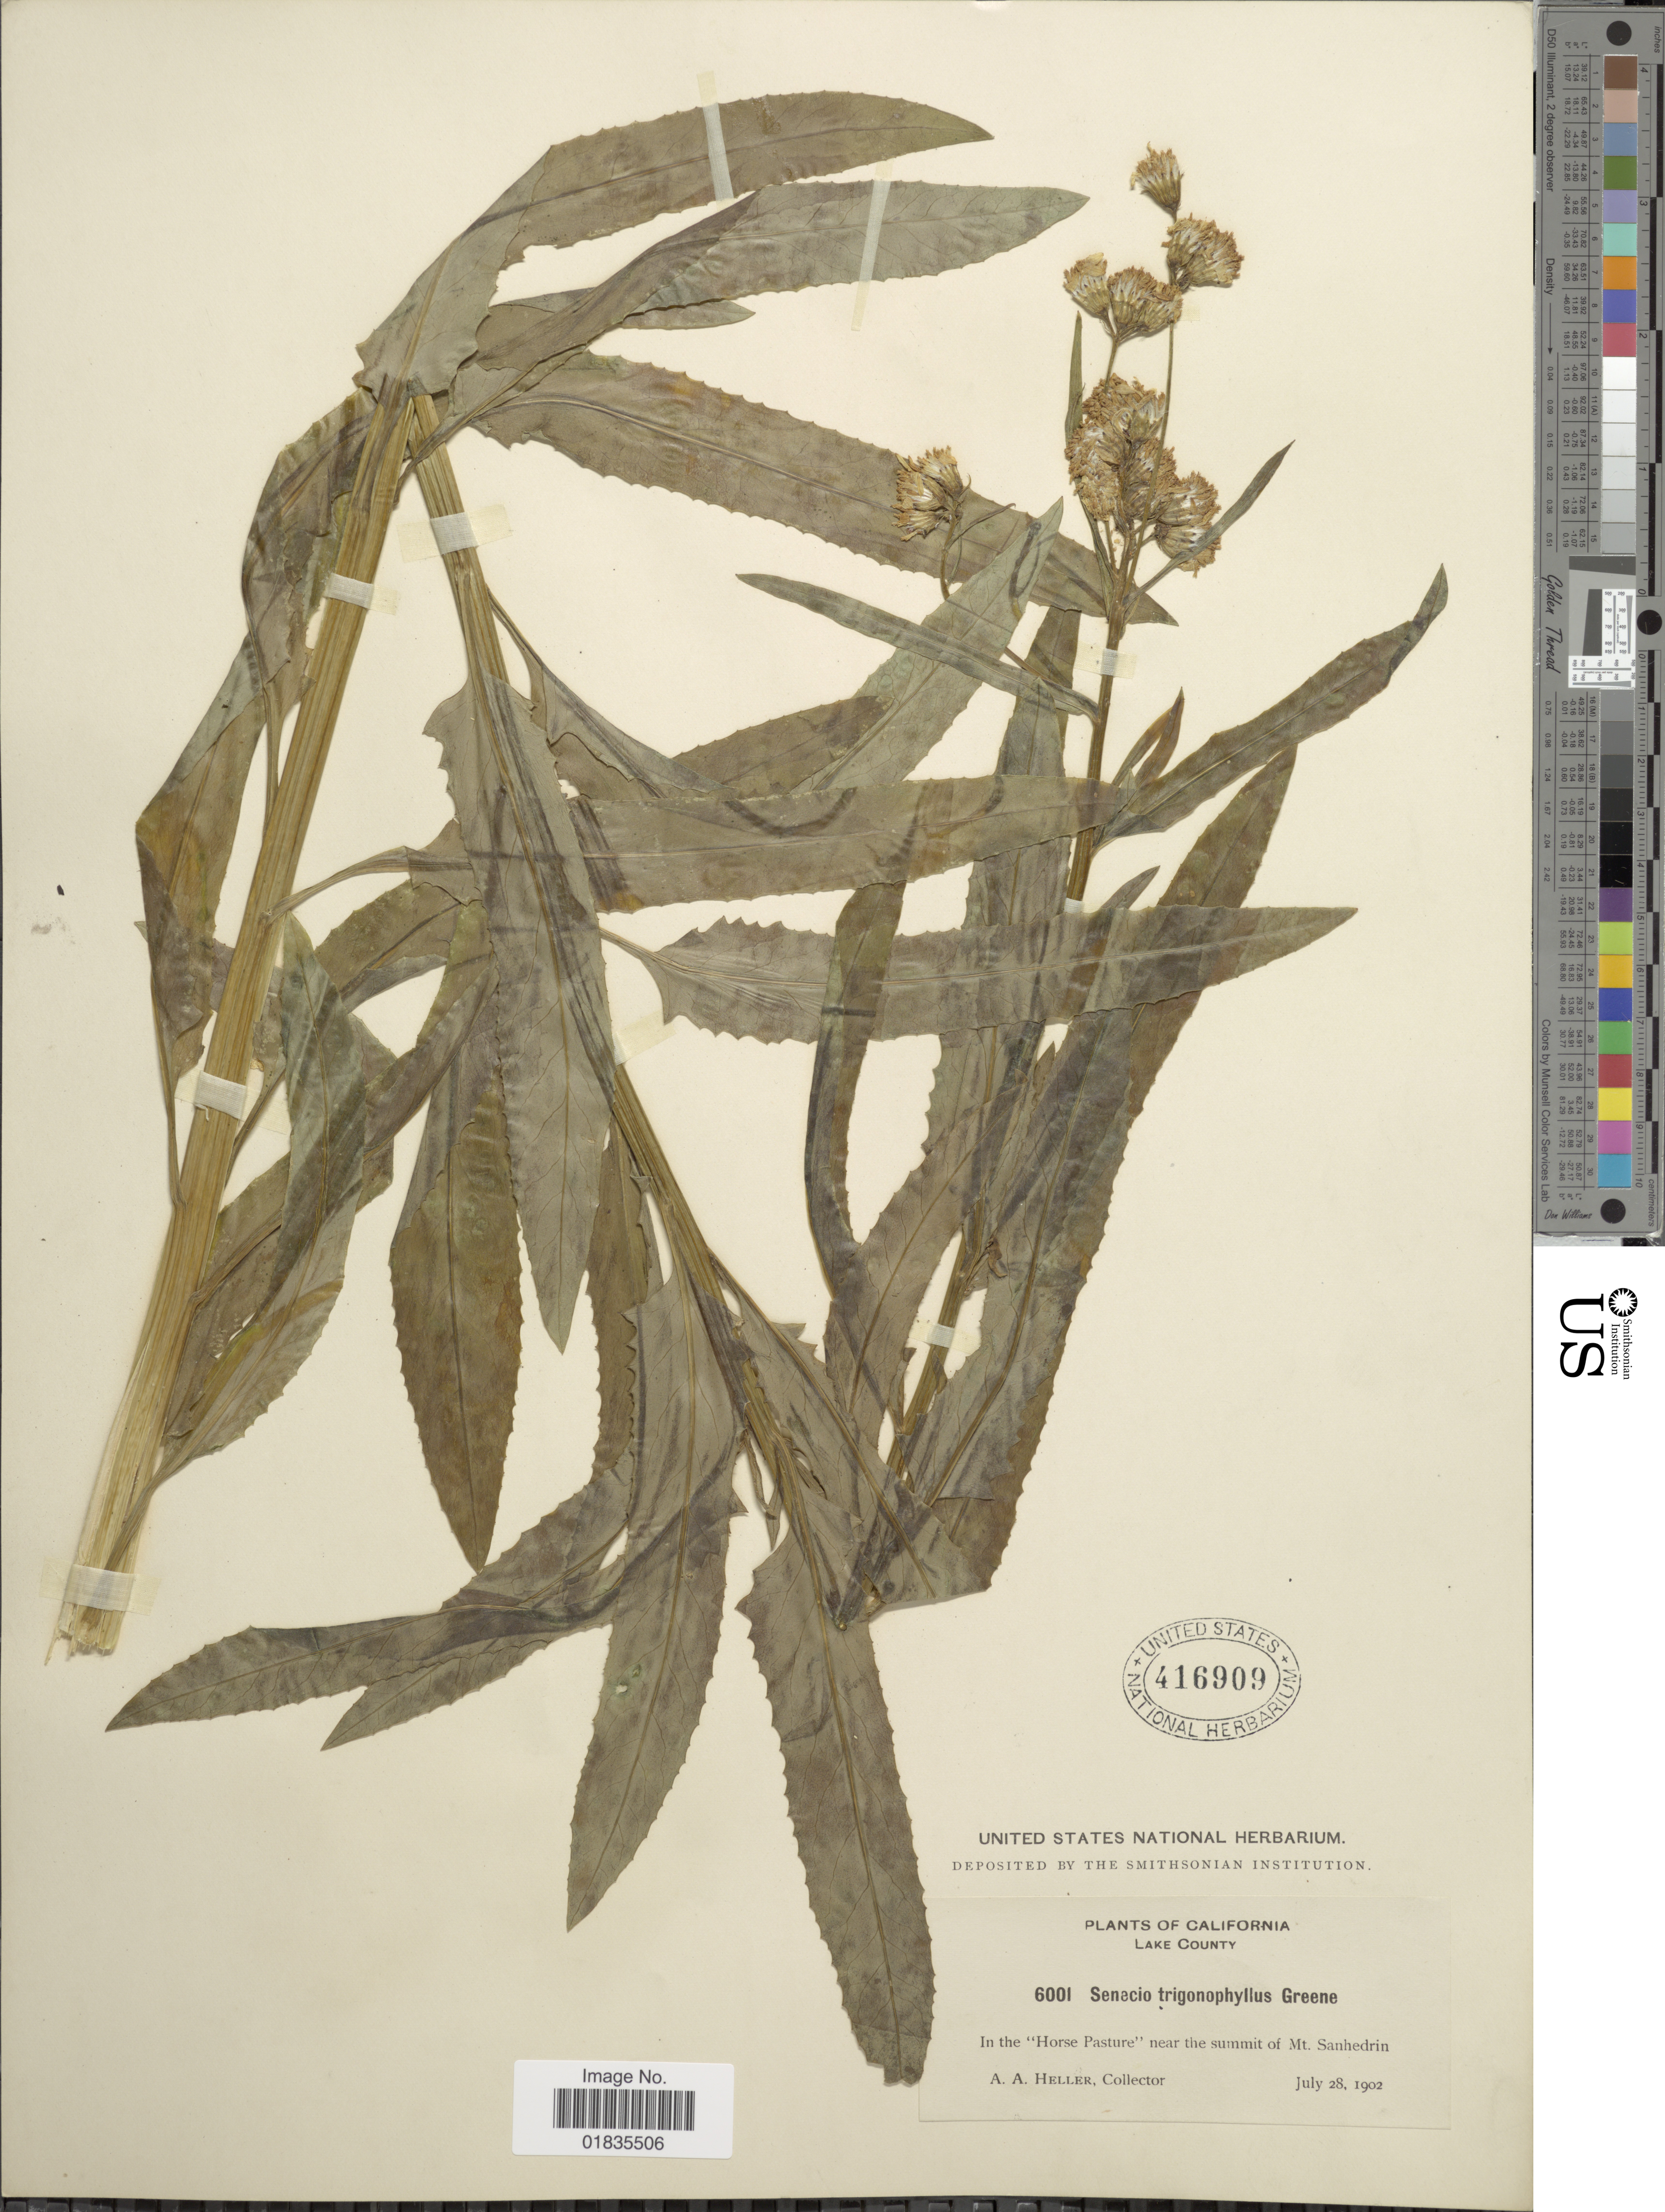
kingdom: Plantae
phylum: Tracheophyta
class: Magnoliopsida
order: Asterales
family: Asteraceae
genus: Senecio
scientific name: Senecio triangularis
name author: Hook.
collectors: A. A. Heller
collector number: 6001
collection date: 1902-07-28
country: United States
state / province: California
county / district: Lake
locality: Lake County, in the "Horse Pasture"near the summit of Mt. Sanhedrin.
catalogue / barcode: US 416909